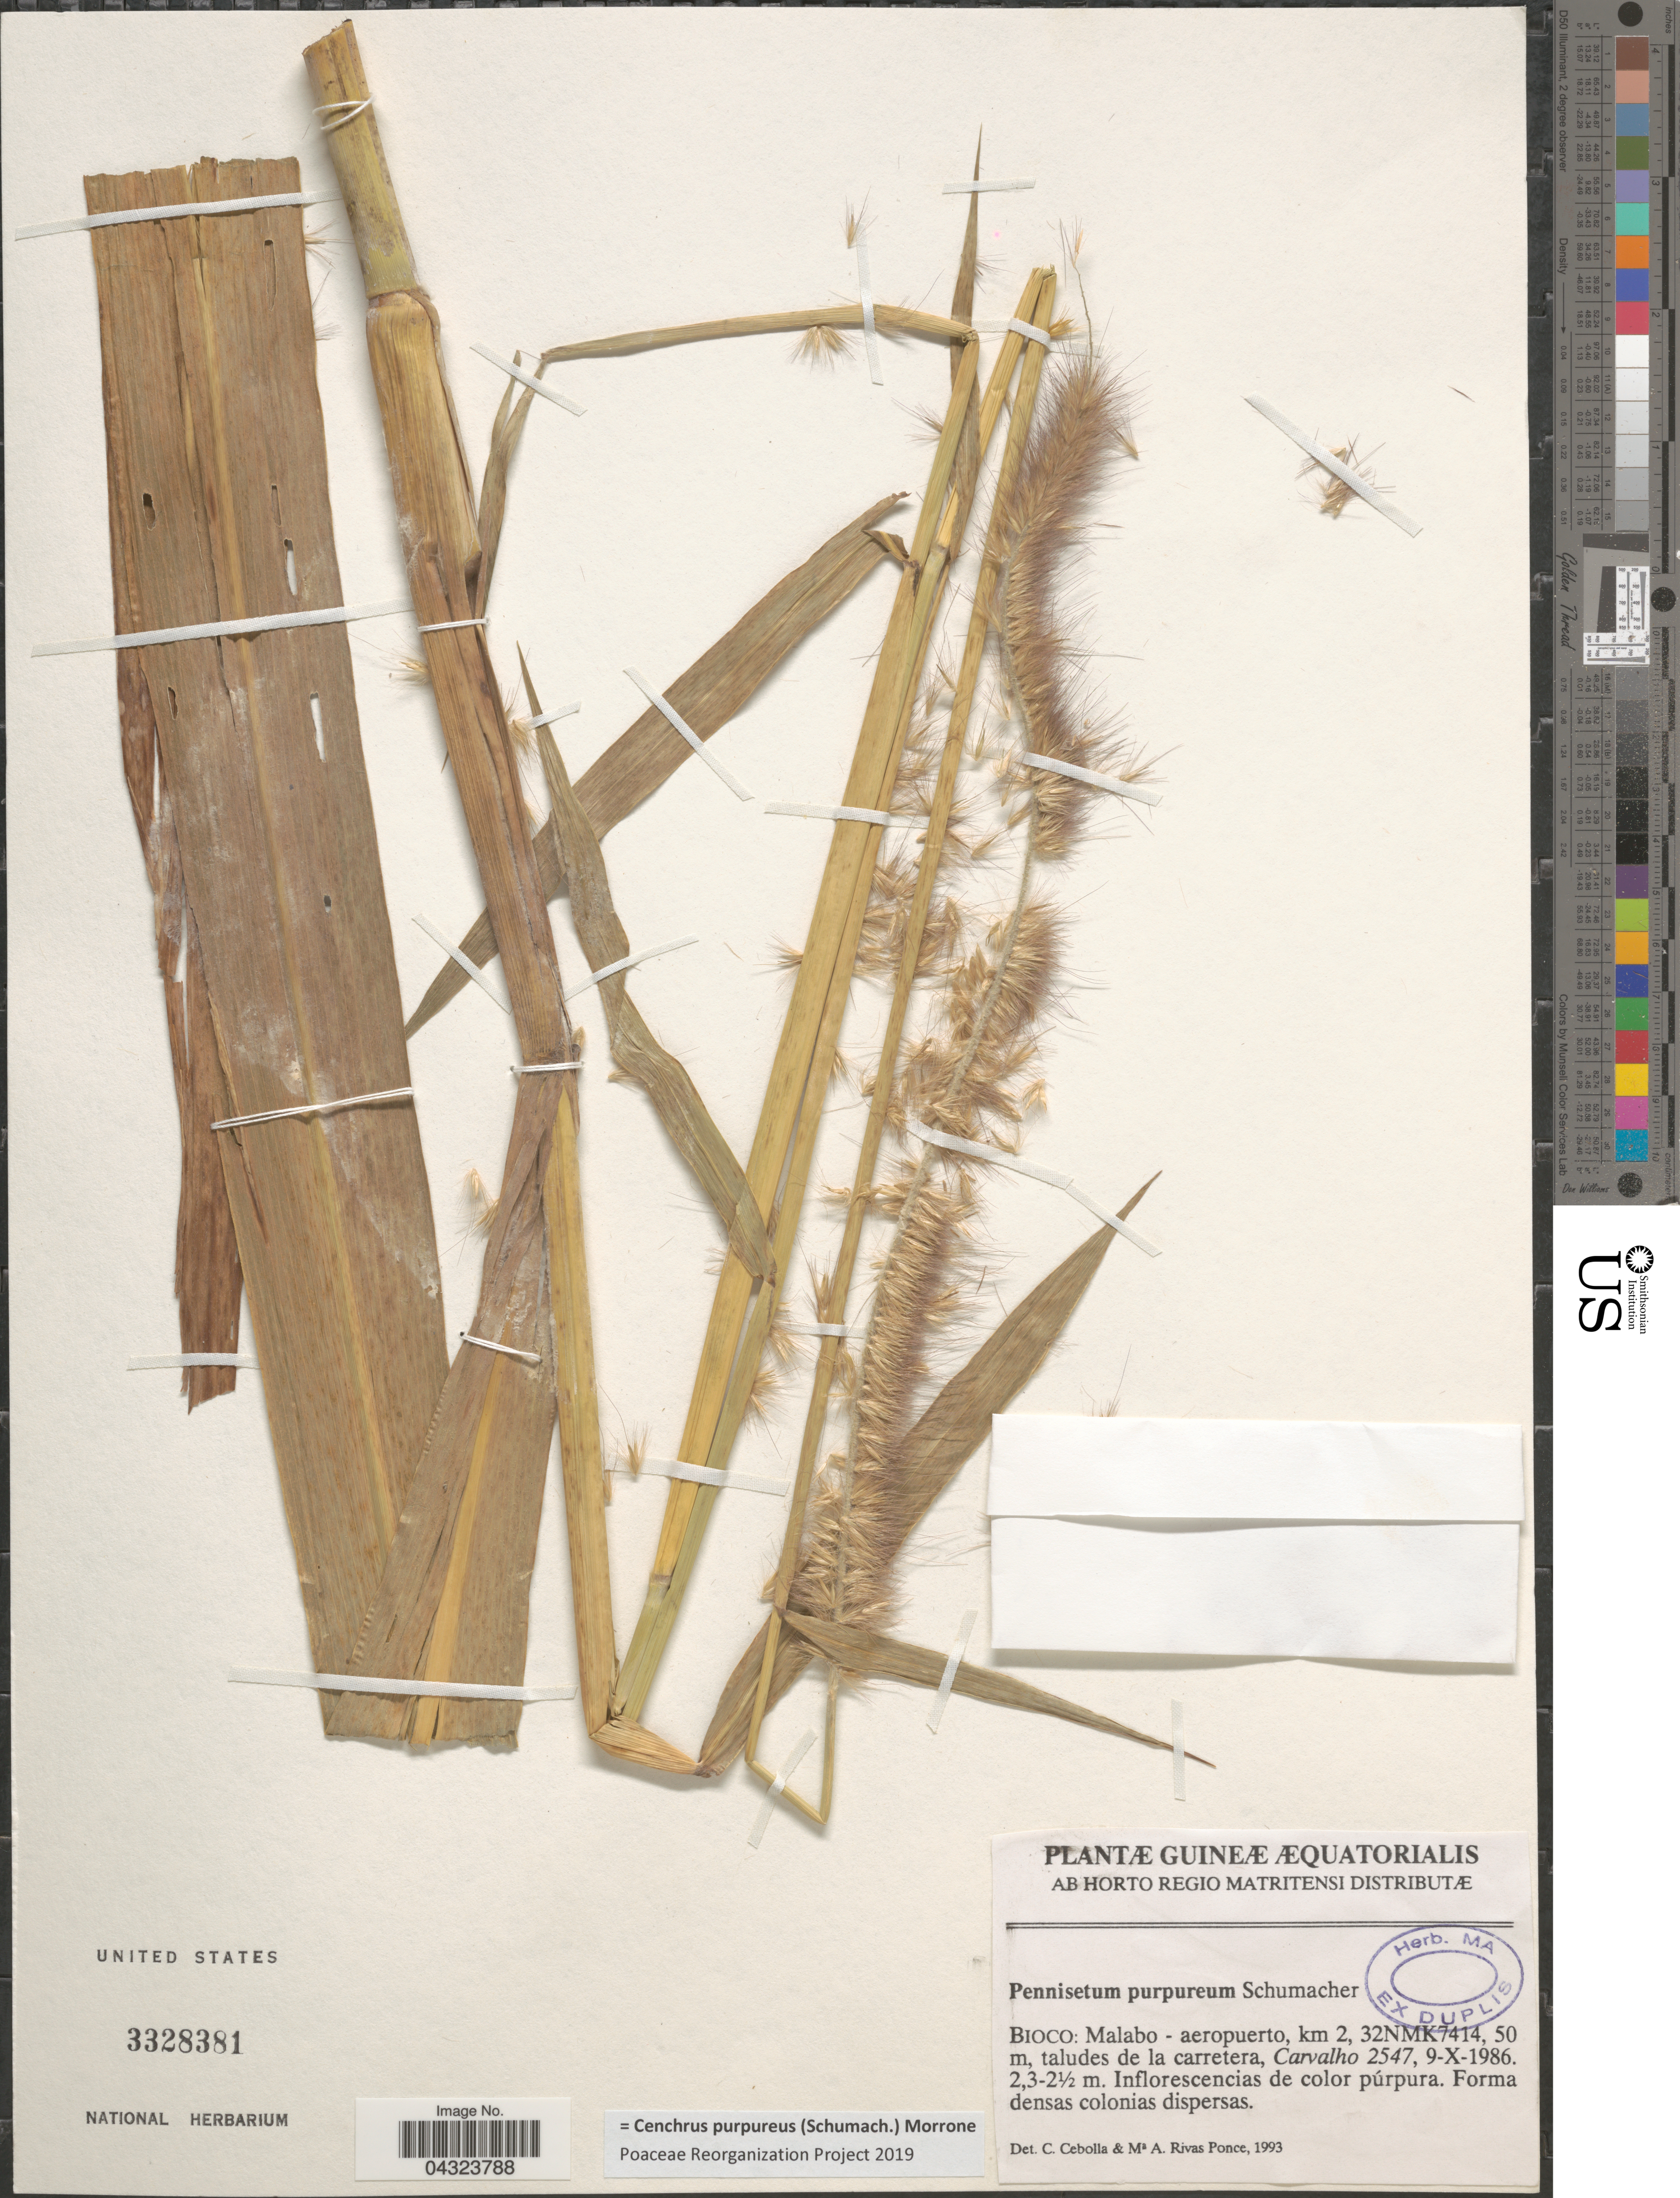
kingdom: Plantae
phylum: Tracheophyta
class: Liliopsida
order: Poales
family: Poaceae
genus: Cenchrus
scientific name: Cenchrus purpureus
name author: (Schumach.) Morrone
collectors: Carvalho, --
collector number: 2547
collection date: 1986-10-09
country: Equatorial Guinea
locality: Guineæ Æquatorialis. Bioco: Malabo-aeropuerto, km 2, 32NMK7414.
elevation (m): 50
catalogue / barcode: US 3328381